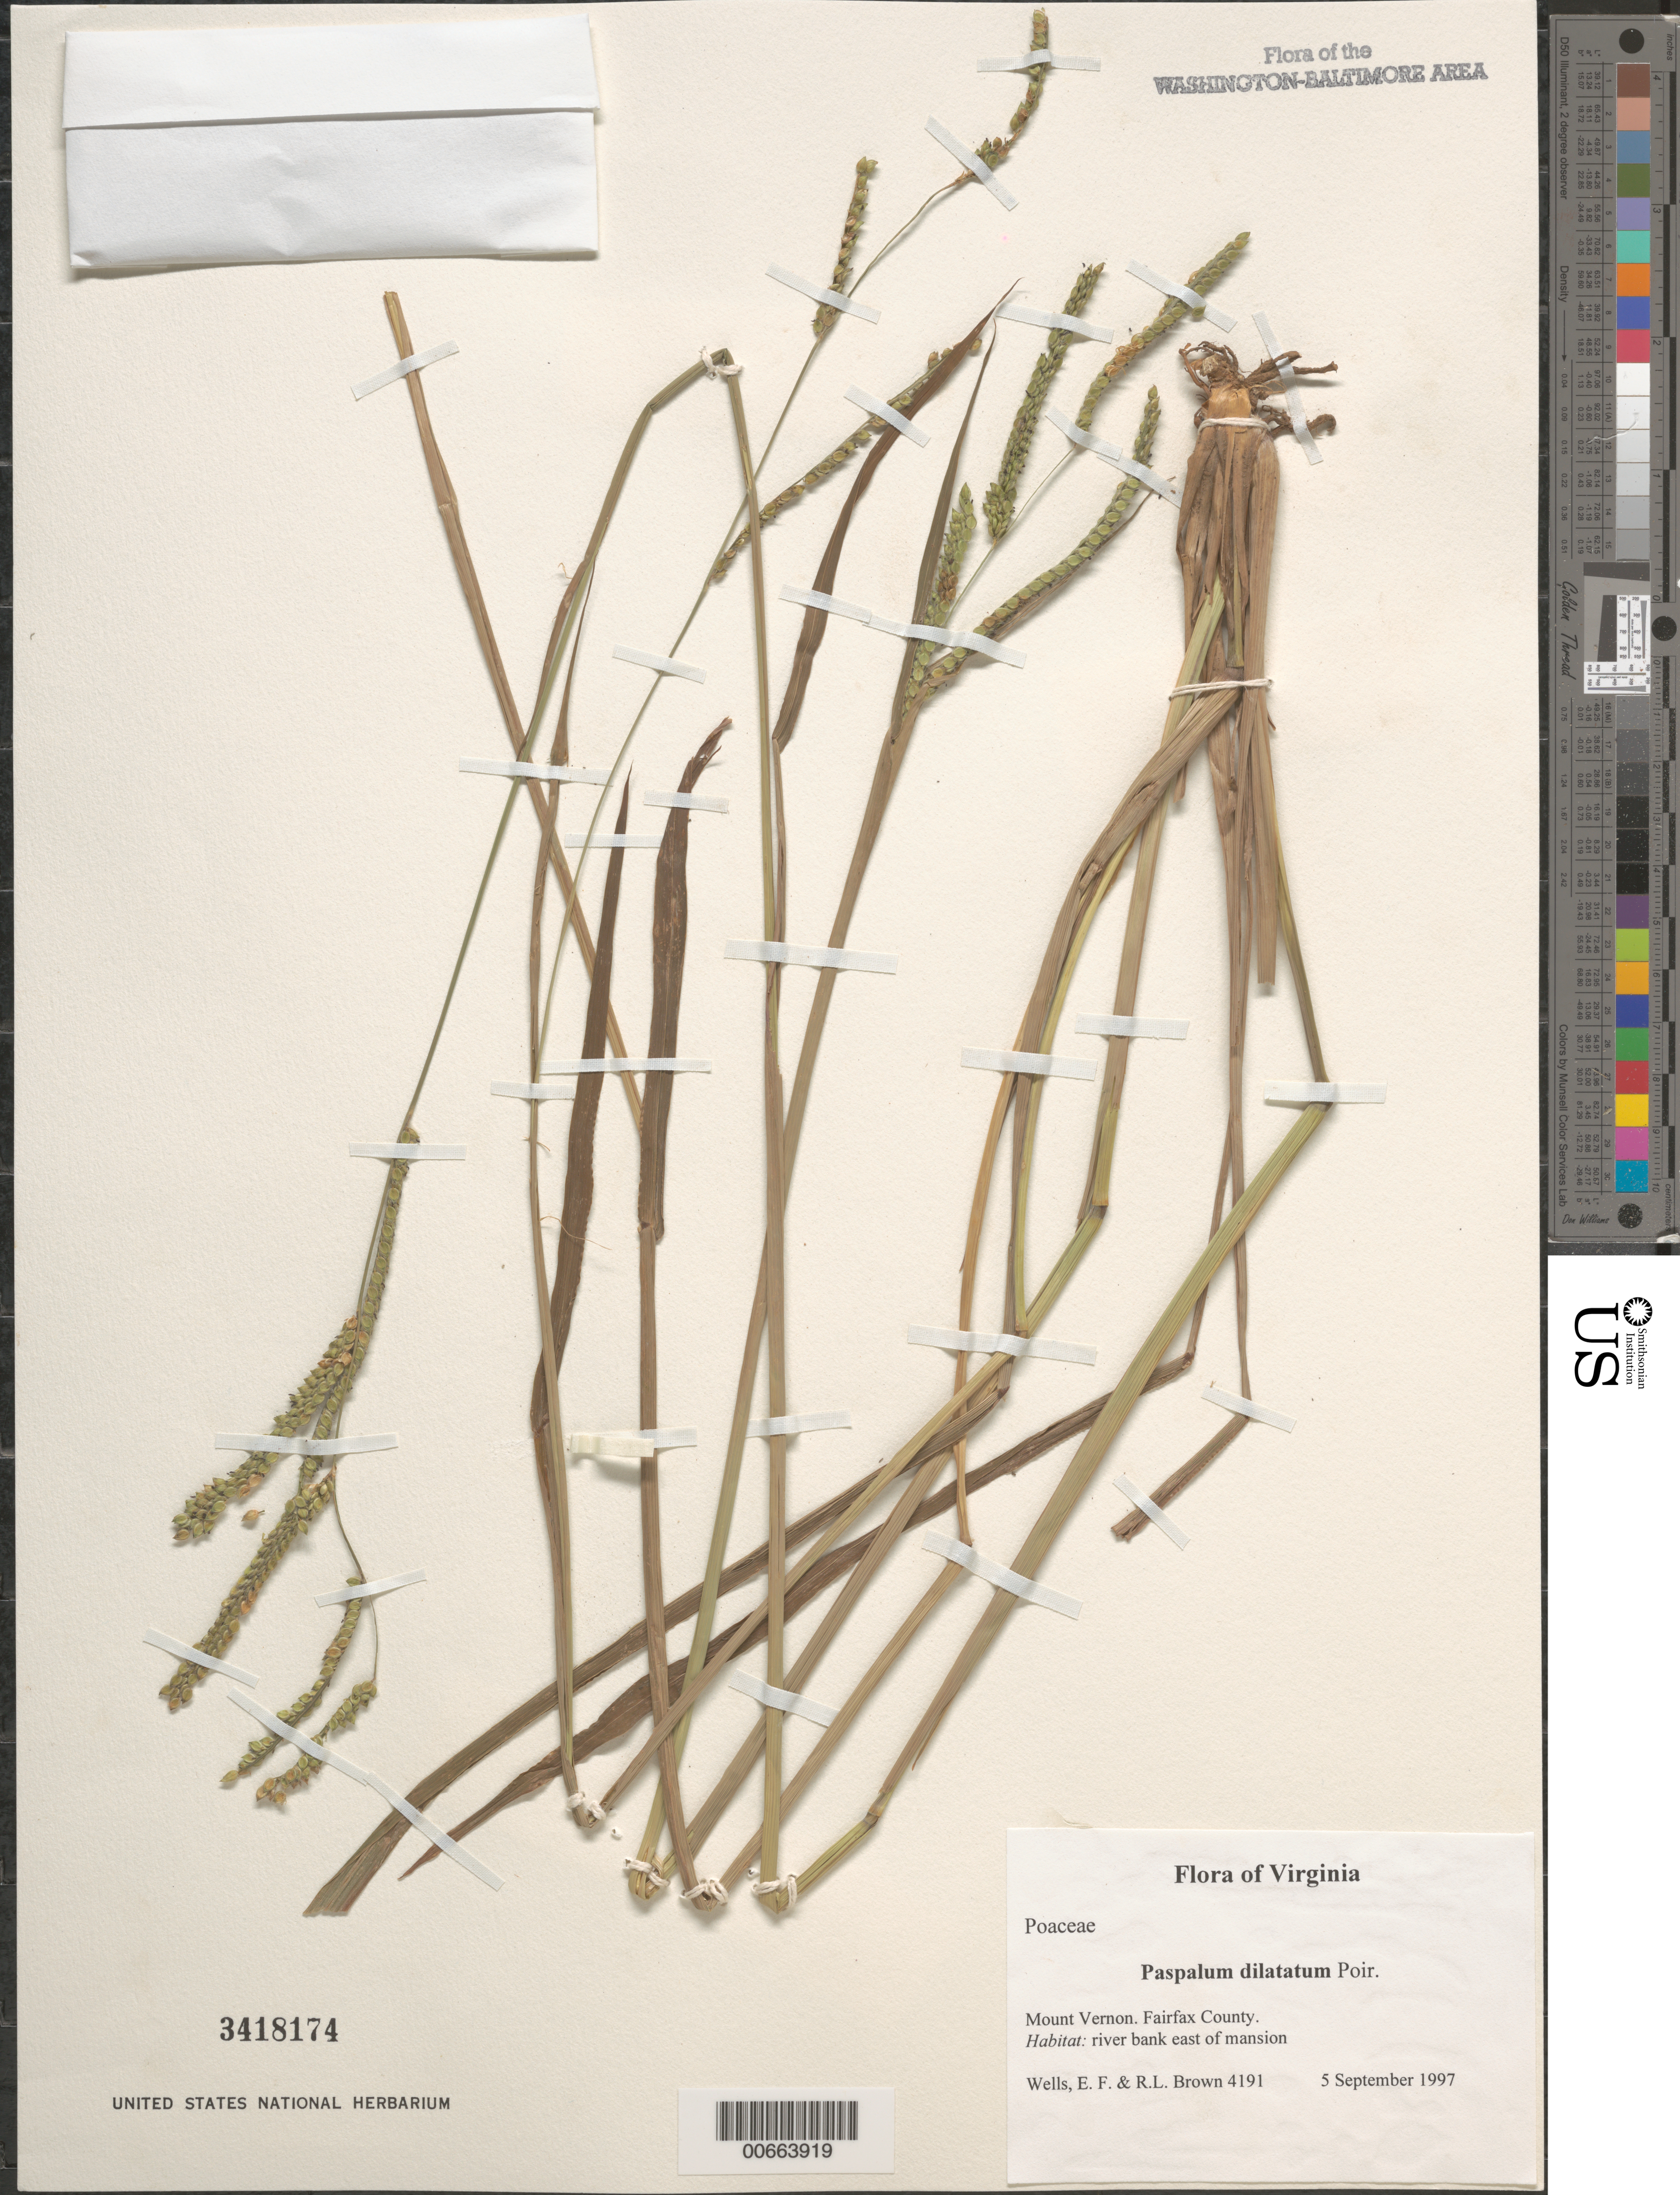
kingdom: Plantae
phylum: Tracheophyta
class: Liliopsida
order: Poales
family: Poaceae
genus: Paspalum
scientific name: Paspalum dilatatum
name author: Poir. in Lam.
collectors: E. F. Wells & R. L. Brown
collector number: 4191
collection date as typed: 05 Sep 1997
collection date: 1997-09-05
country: United States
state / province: Virginia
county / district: Fairfax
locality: Mount Vernon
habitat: river bank east of mansion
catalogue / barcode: US 3418174